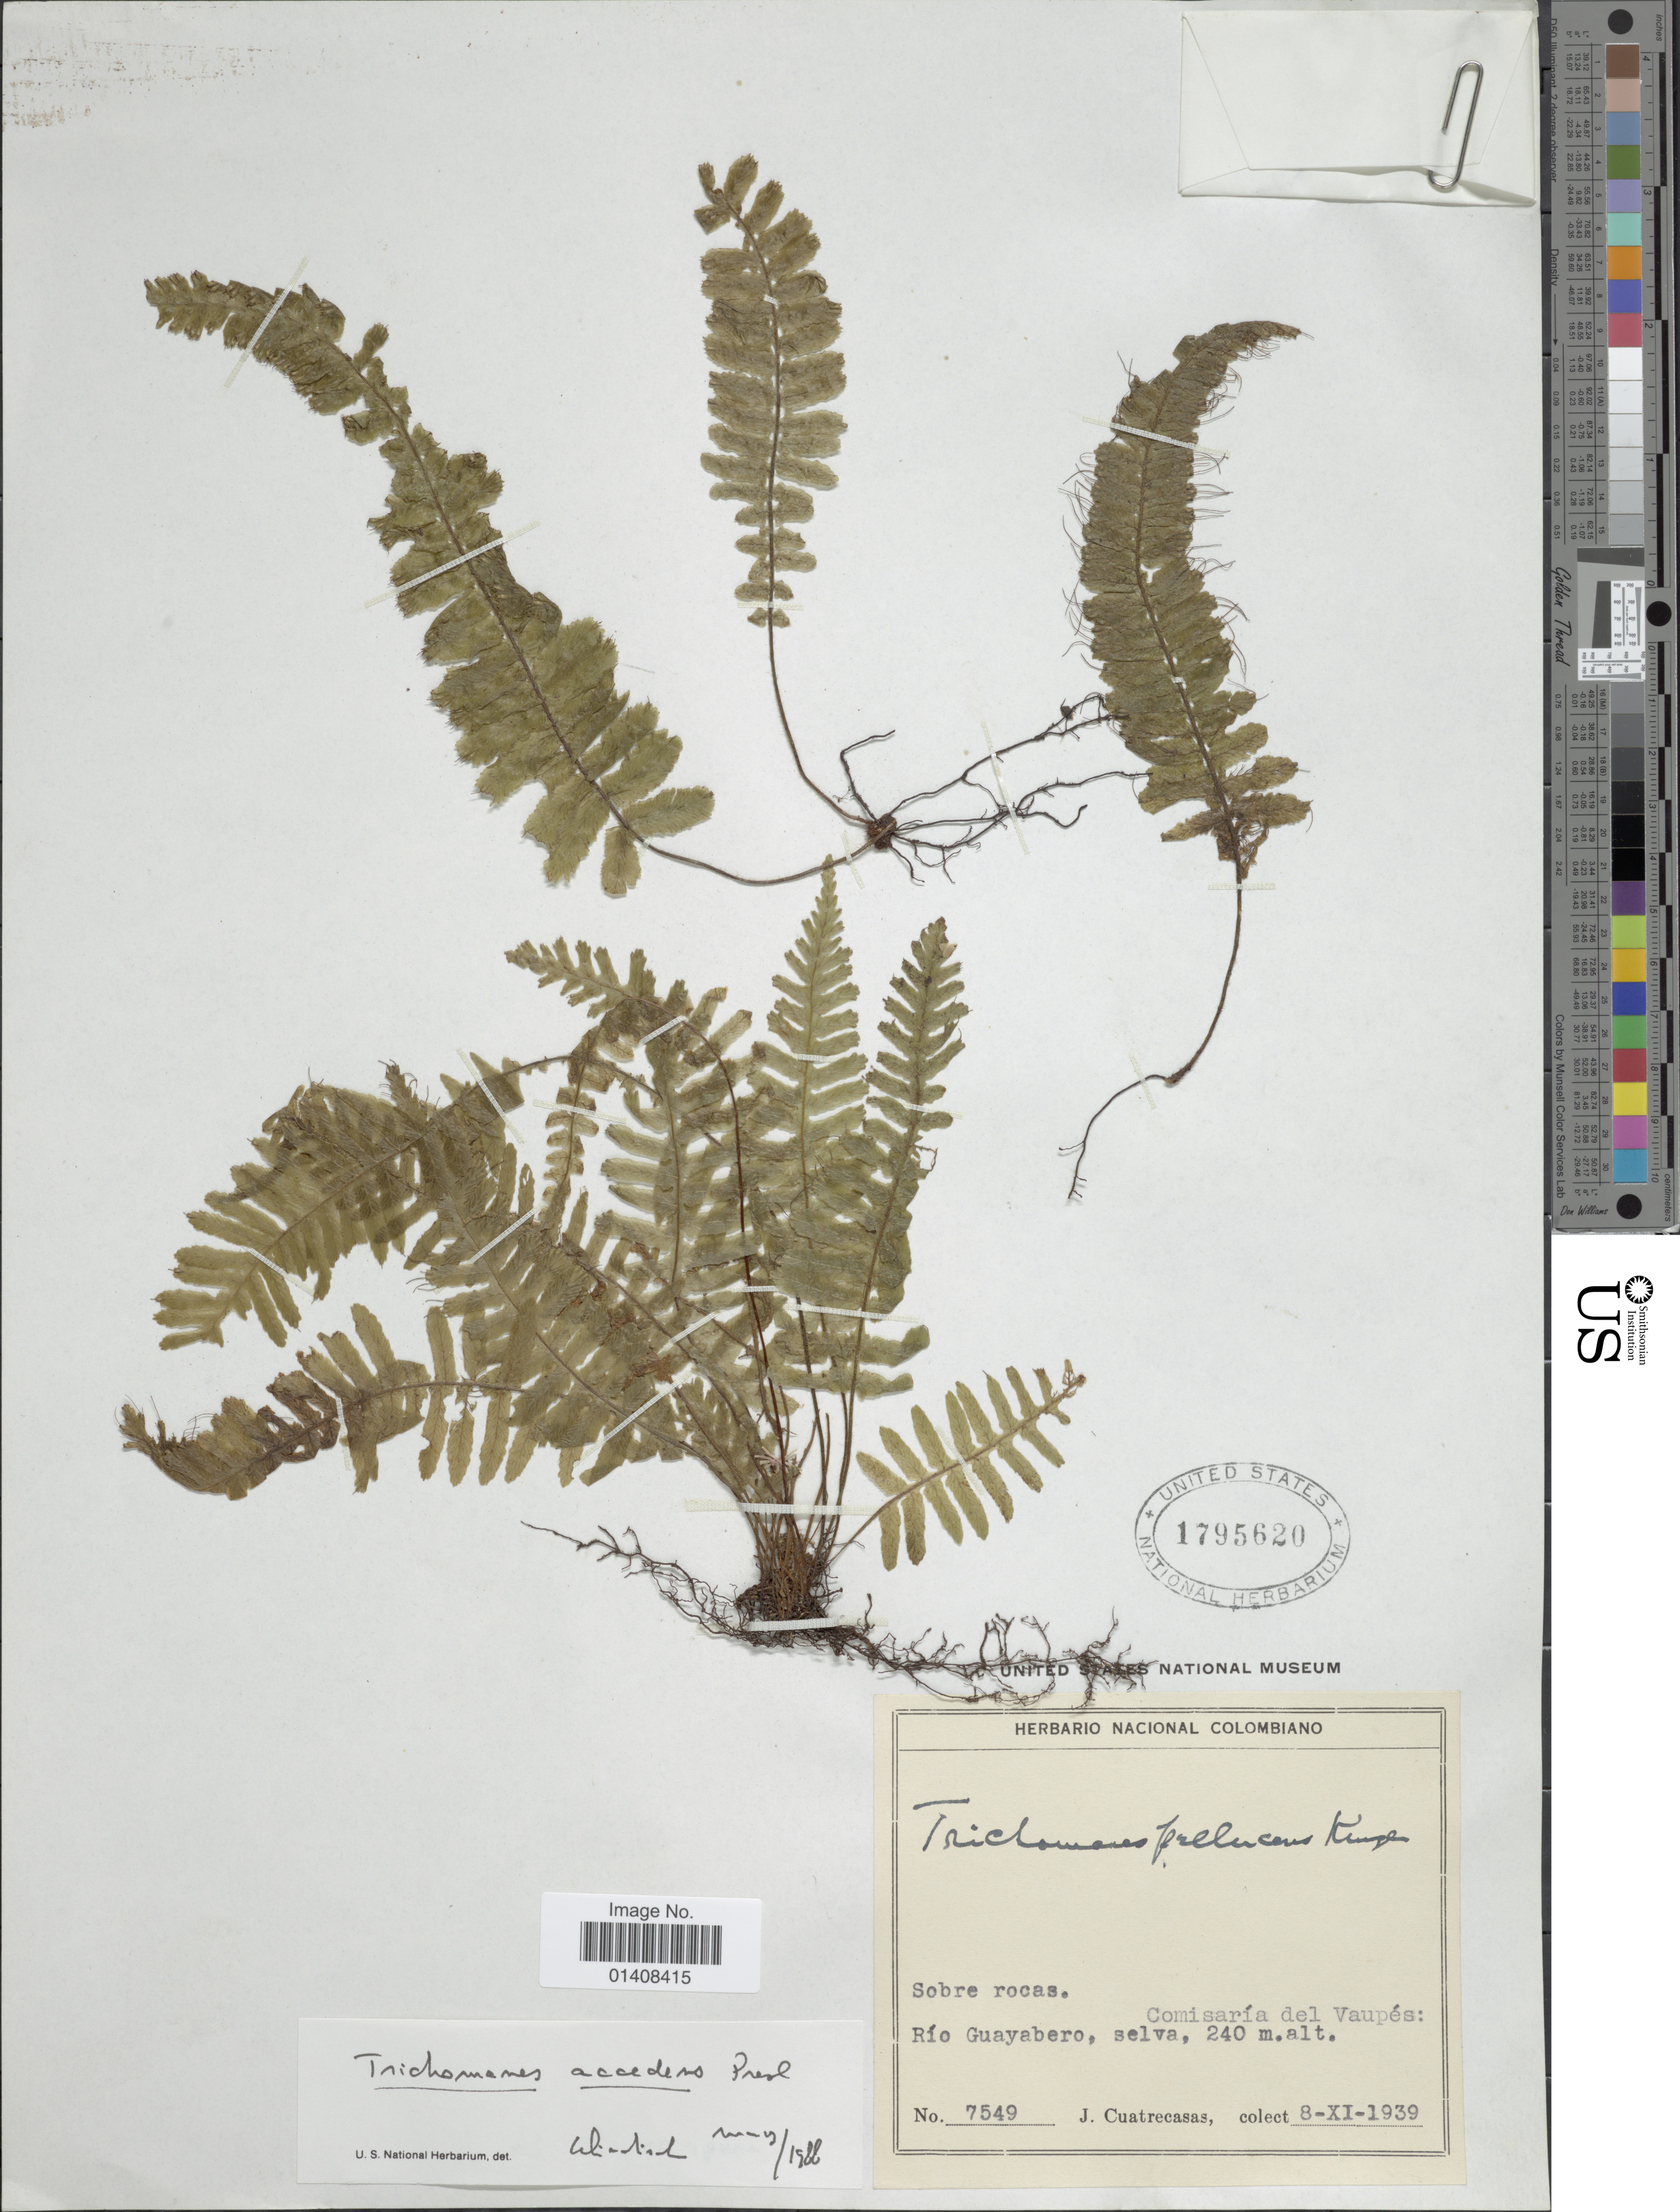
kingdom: Plantae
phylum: Tracheophyta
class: Polypodiopsida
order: Hymenophyllales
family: Hymenophyllaceae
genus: Trichomanes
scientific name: Trichomanes accedens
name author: C. Presl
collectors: J. Cuatrecasas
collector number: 7549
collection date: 1939-11-08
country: Colombia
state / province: Vaupés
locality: Rio Guayabero comisaria del Vaupes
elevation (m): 240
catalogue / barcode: US 1795620